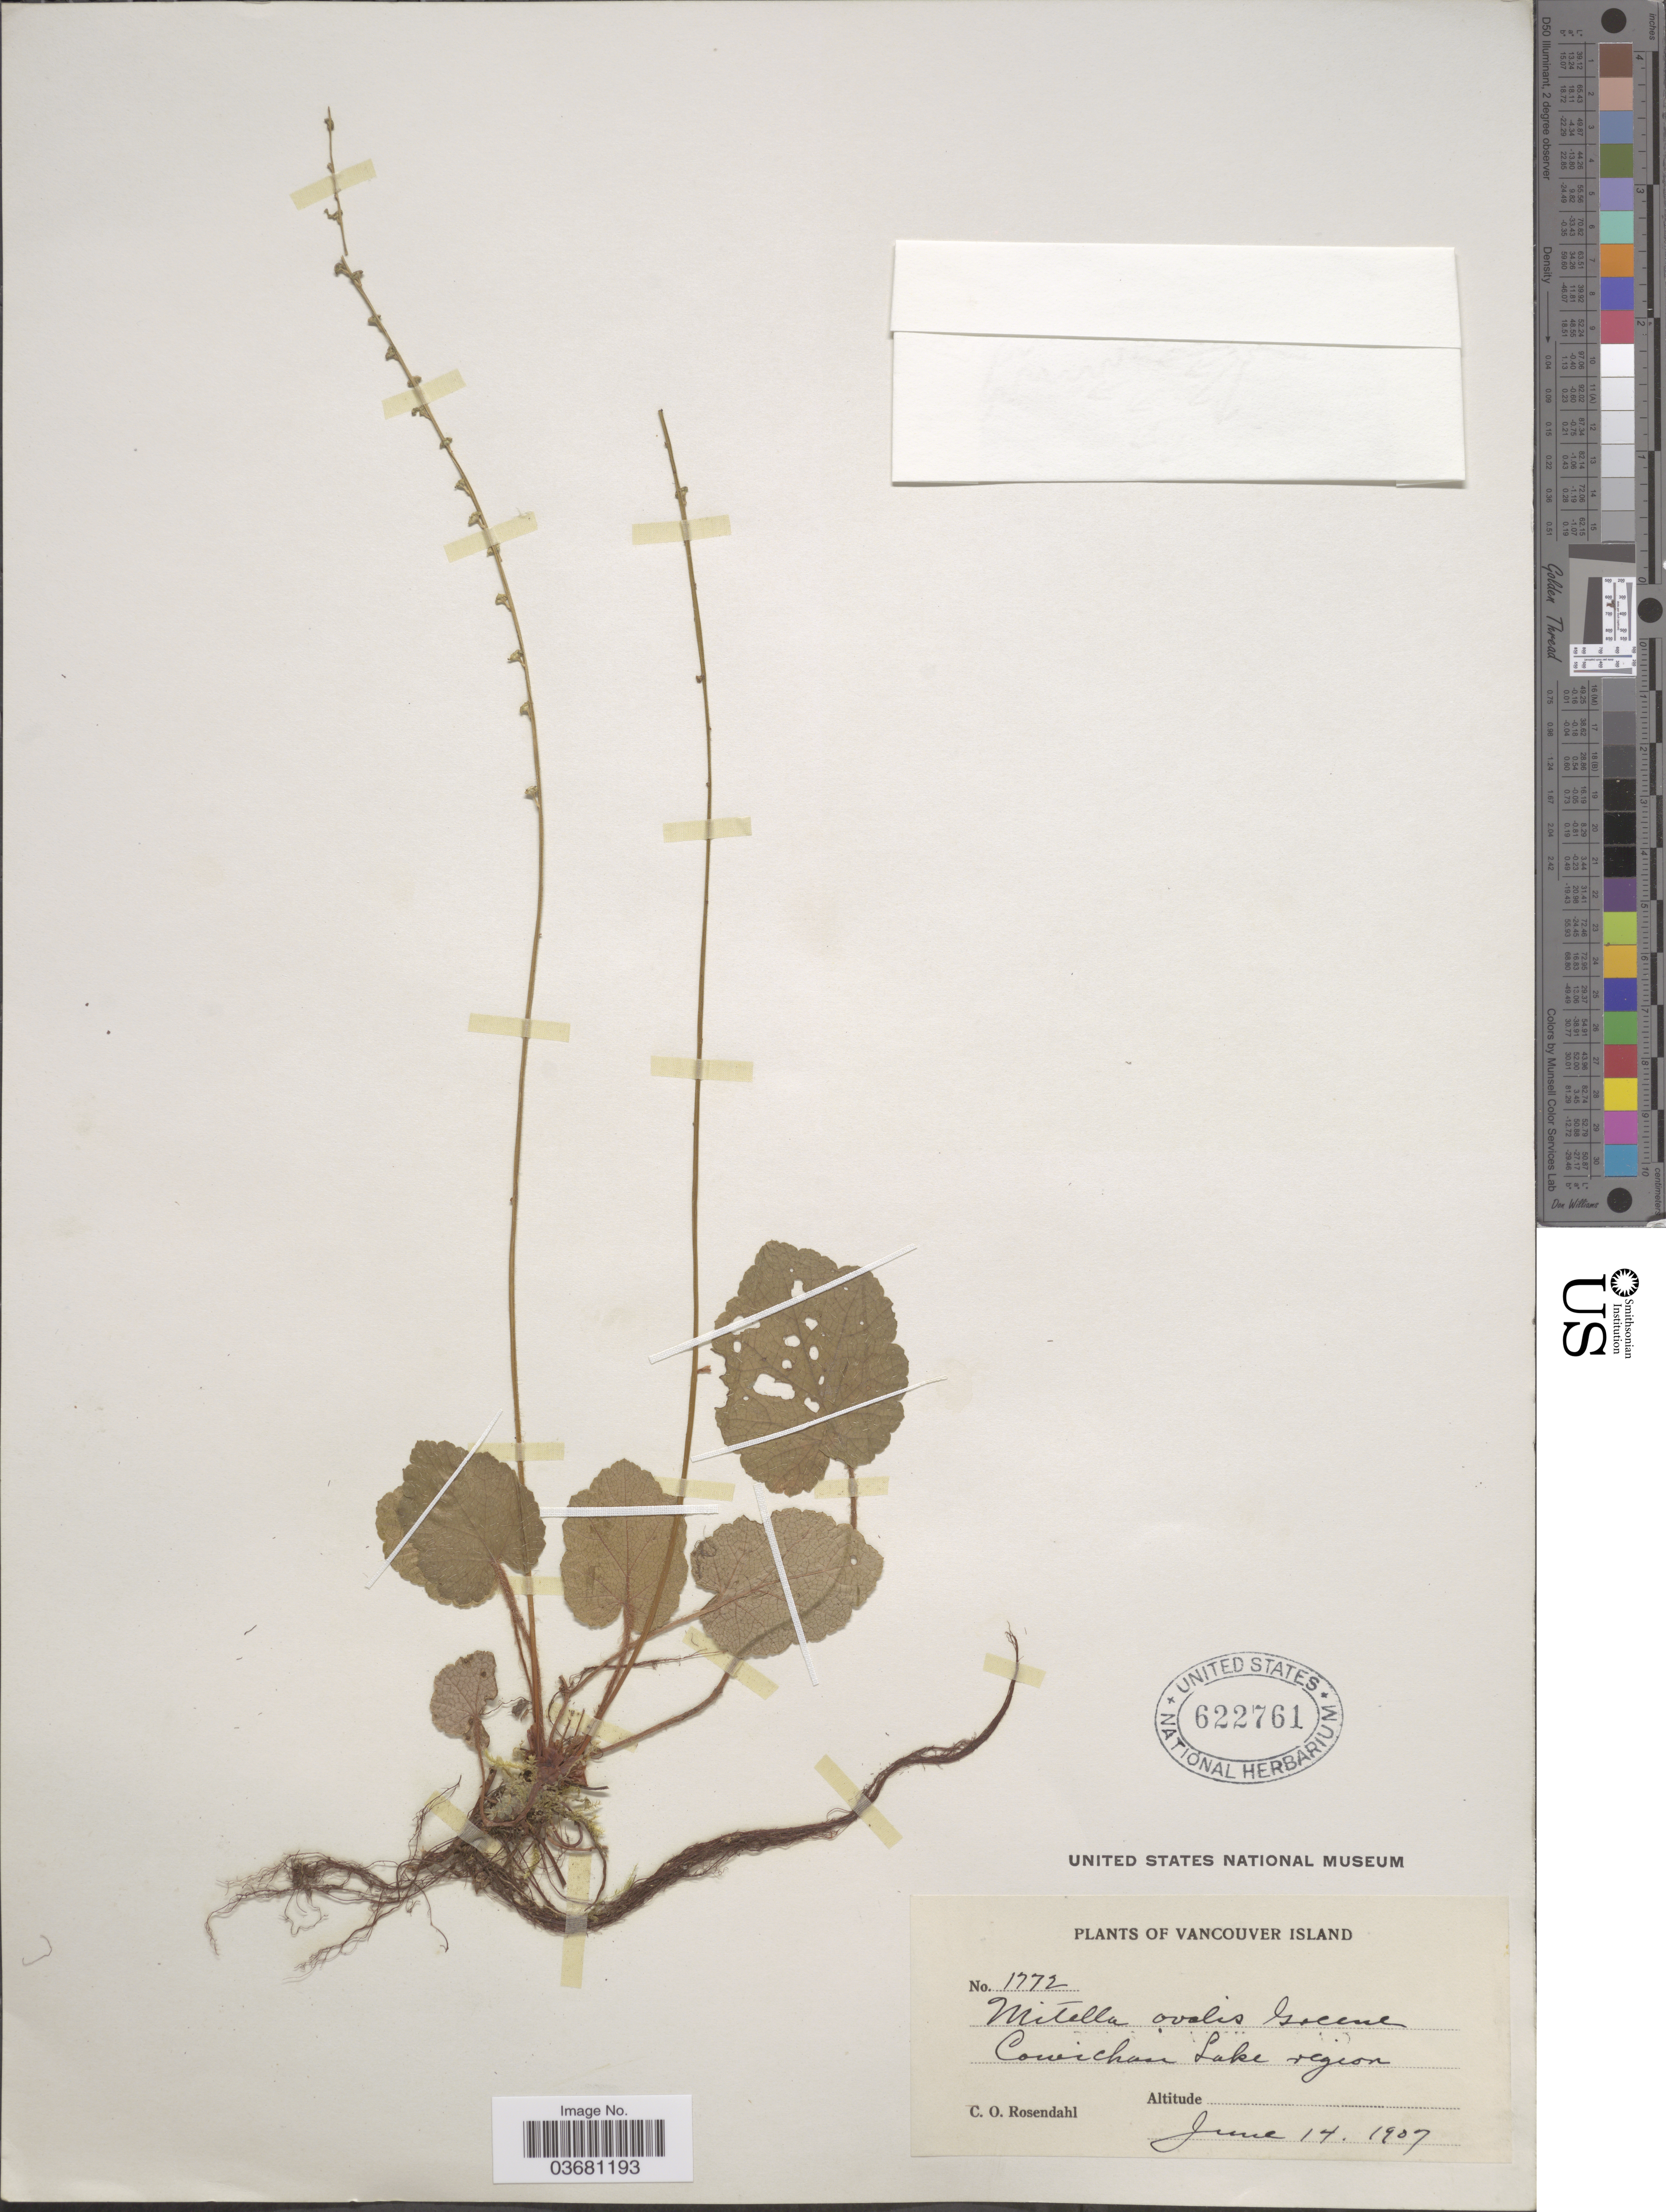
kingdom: Plantae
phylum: Tracheophyta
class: Magnoliopsida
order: Saxifragales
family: Saxifragaceae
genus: Mitella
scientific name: Mitella ovalis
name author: Greene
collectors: C. O. Rosendahl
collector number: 1772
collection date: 1907-06-14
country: Canada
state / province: British Columbia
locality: Vancouver Island. Cowichan Lake region.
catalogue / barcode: US 622761